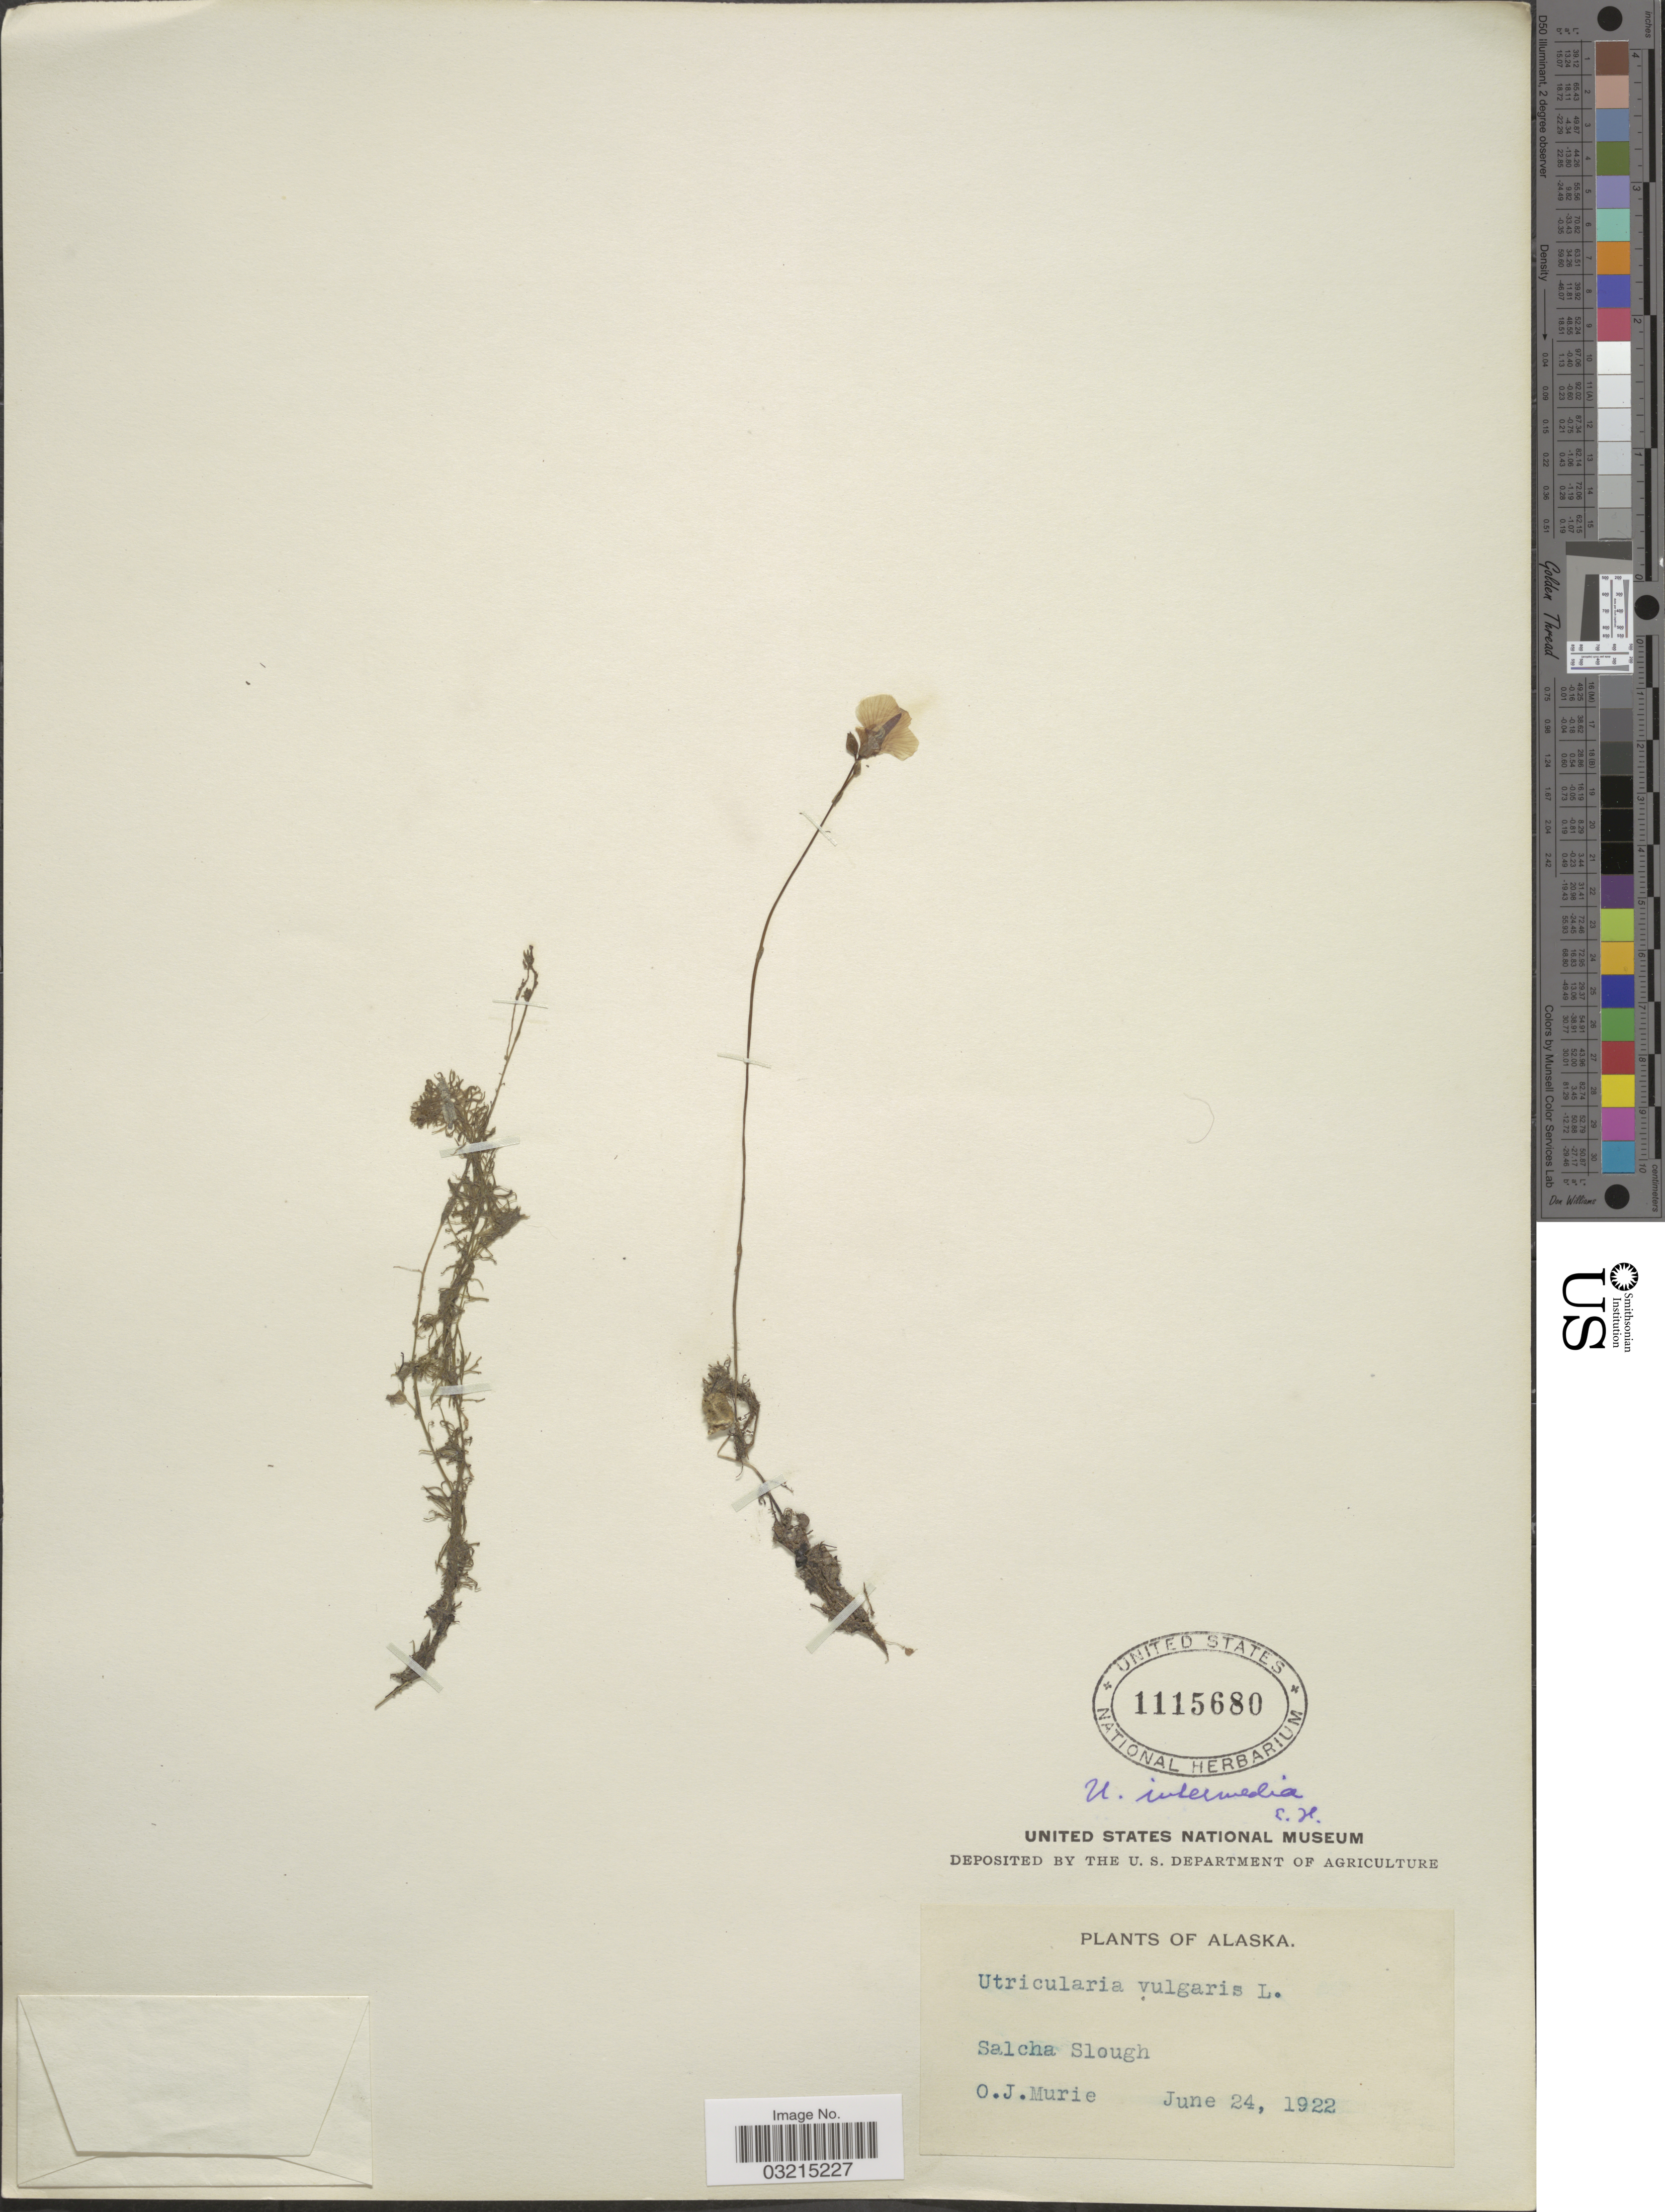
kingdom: Plantae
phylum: Tracheophyta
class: Magnoliopsida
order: Lamiales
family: Lentibulariaceae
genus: Utricularia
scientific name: Utricularia intermedia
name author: Hayne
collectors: O. Murie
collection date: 1922-06-24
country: United States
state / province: Alaska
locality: Salcha Slough.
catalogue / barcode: US 1115680